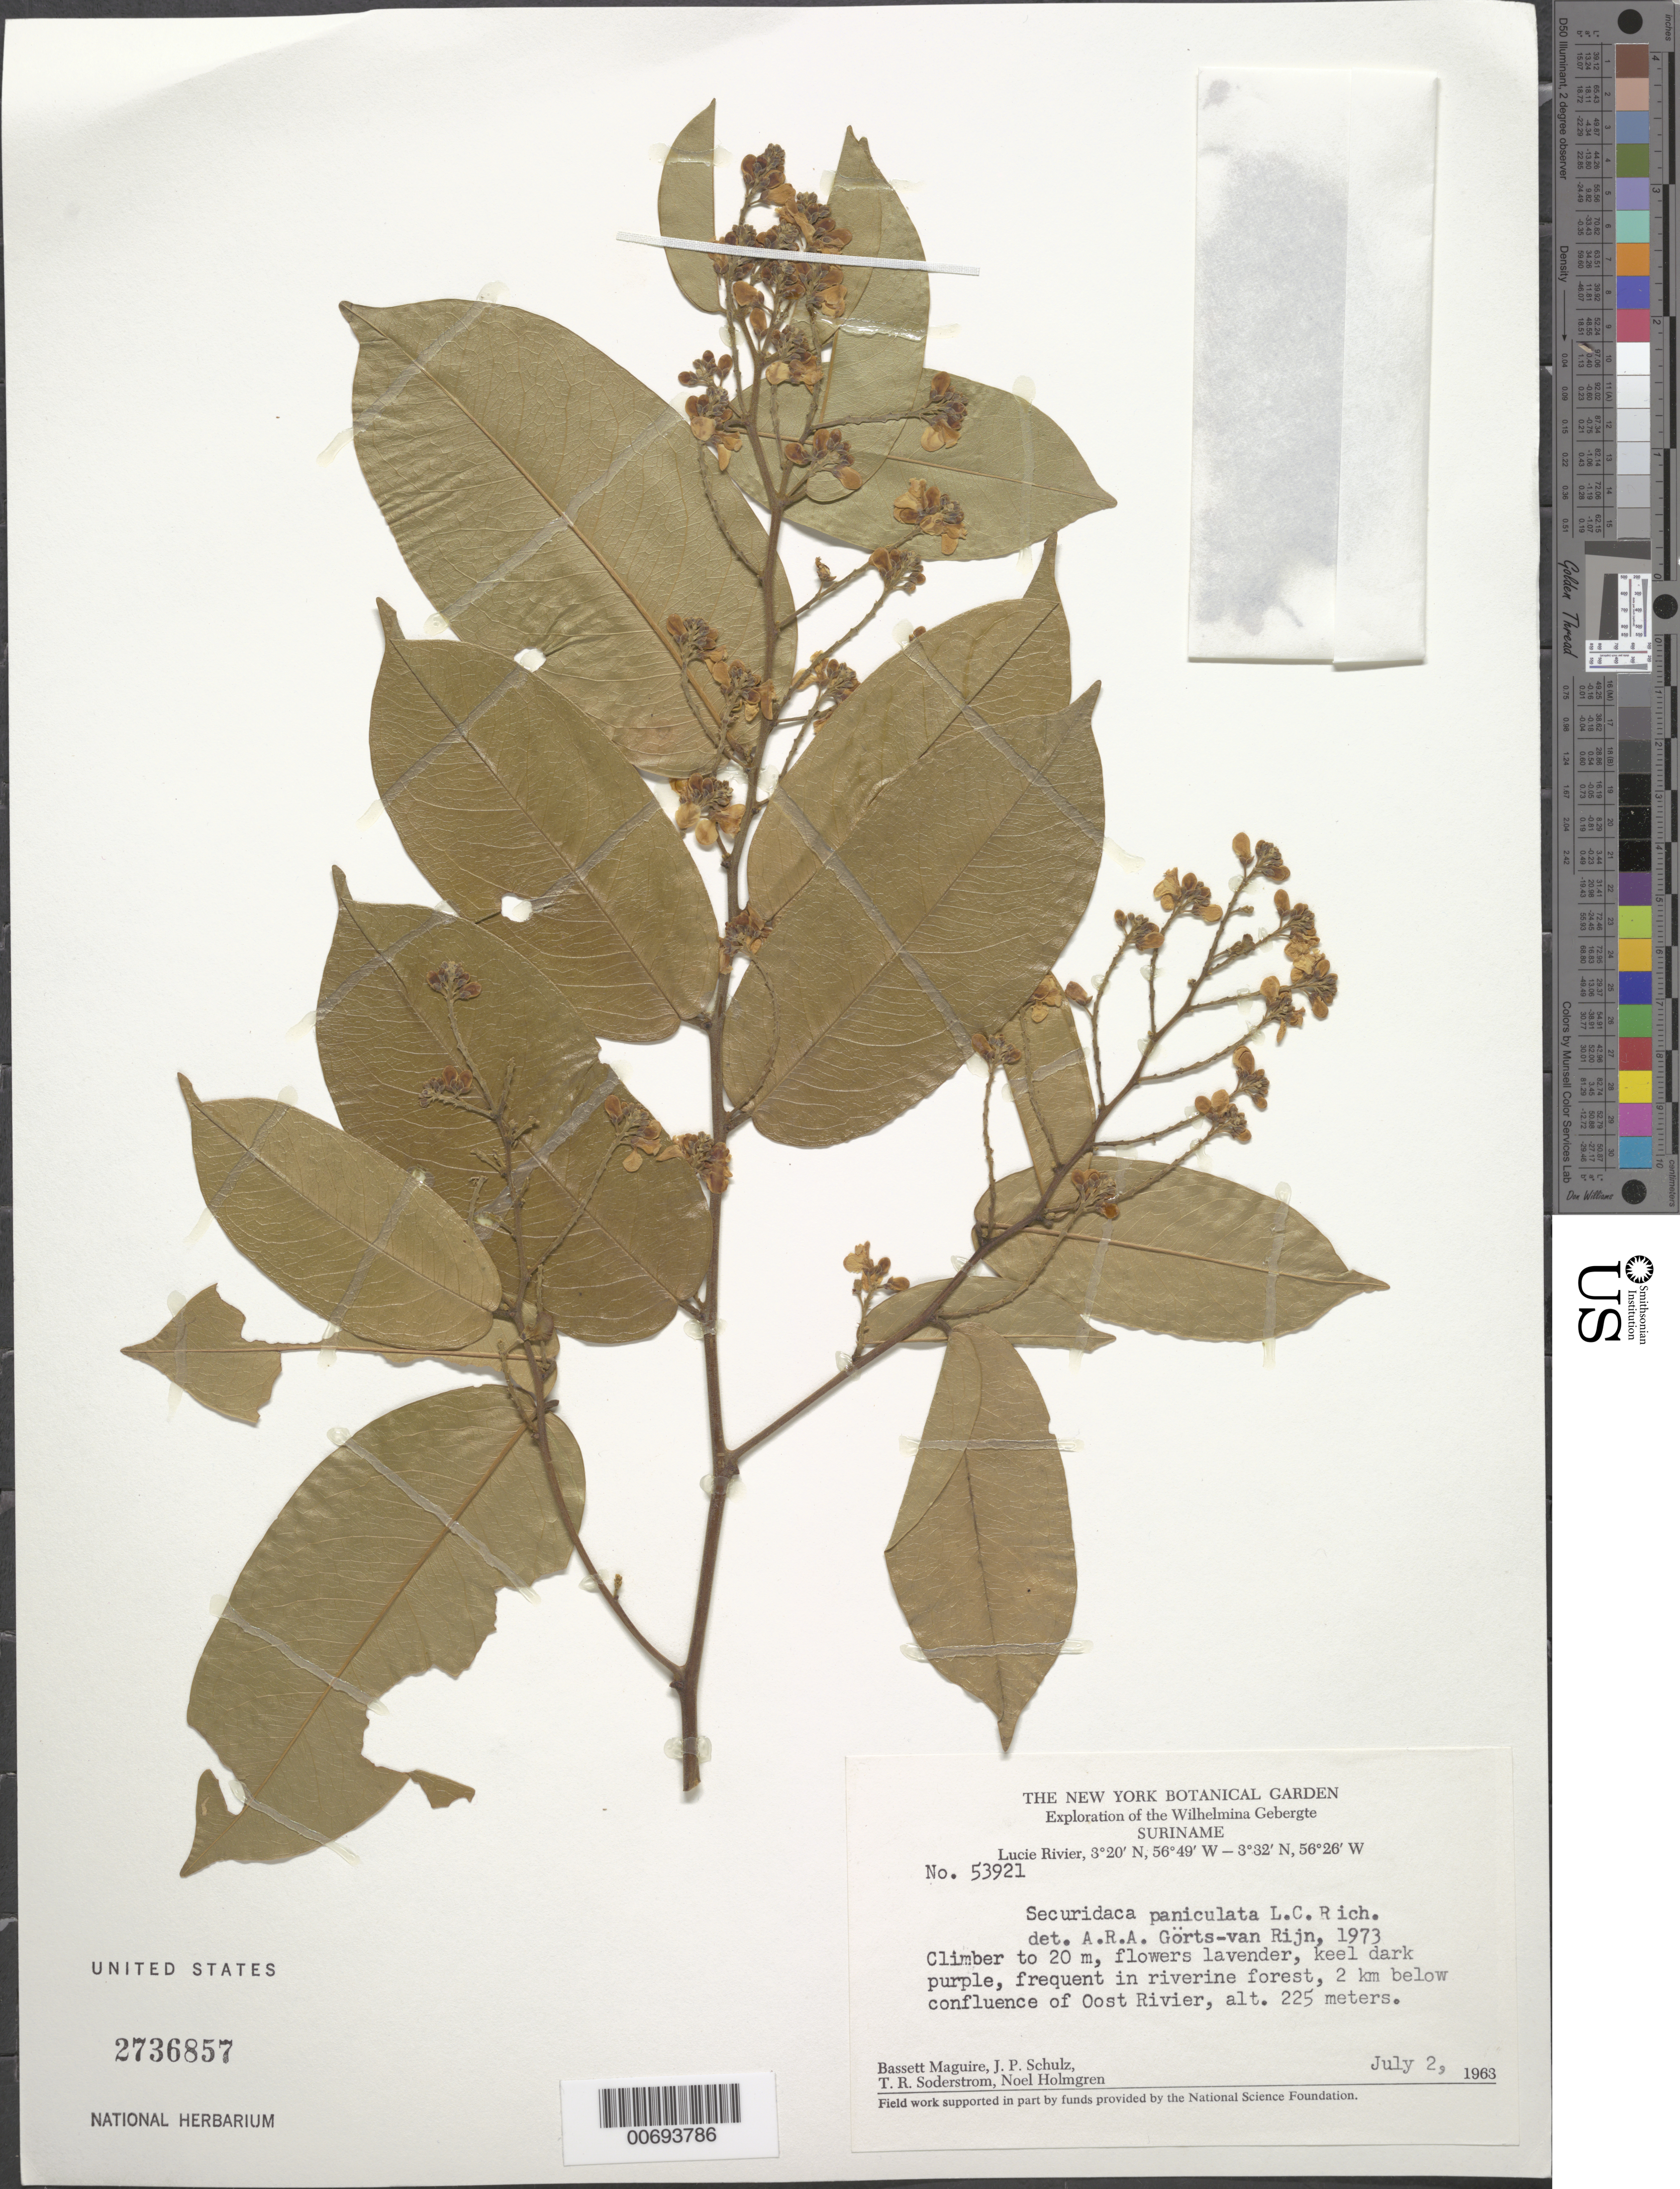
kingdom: Plantae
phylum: Tracheophyta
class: Magnoliopsida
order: Fabales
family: Polygalaceae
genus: Securidaca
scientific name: Securidaca paniculata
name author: Rich.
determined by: Görts-van Rijn, A. R. A.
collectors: B. Maguire, J. P. Schulz, T. R. Soderstrom & N. H. Holmgren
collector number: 53921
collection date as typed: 2-Jul-63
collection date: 1963-07-02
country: Suriname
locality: Lucie R., 2 km below confluence with Oost R., Wilhelmina Gebergte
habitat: Riverine forest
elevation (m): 225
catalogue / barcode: US 2736857